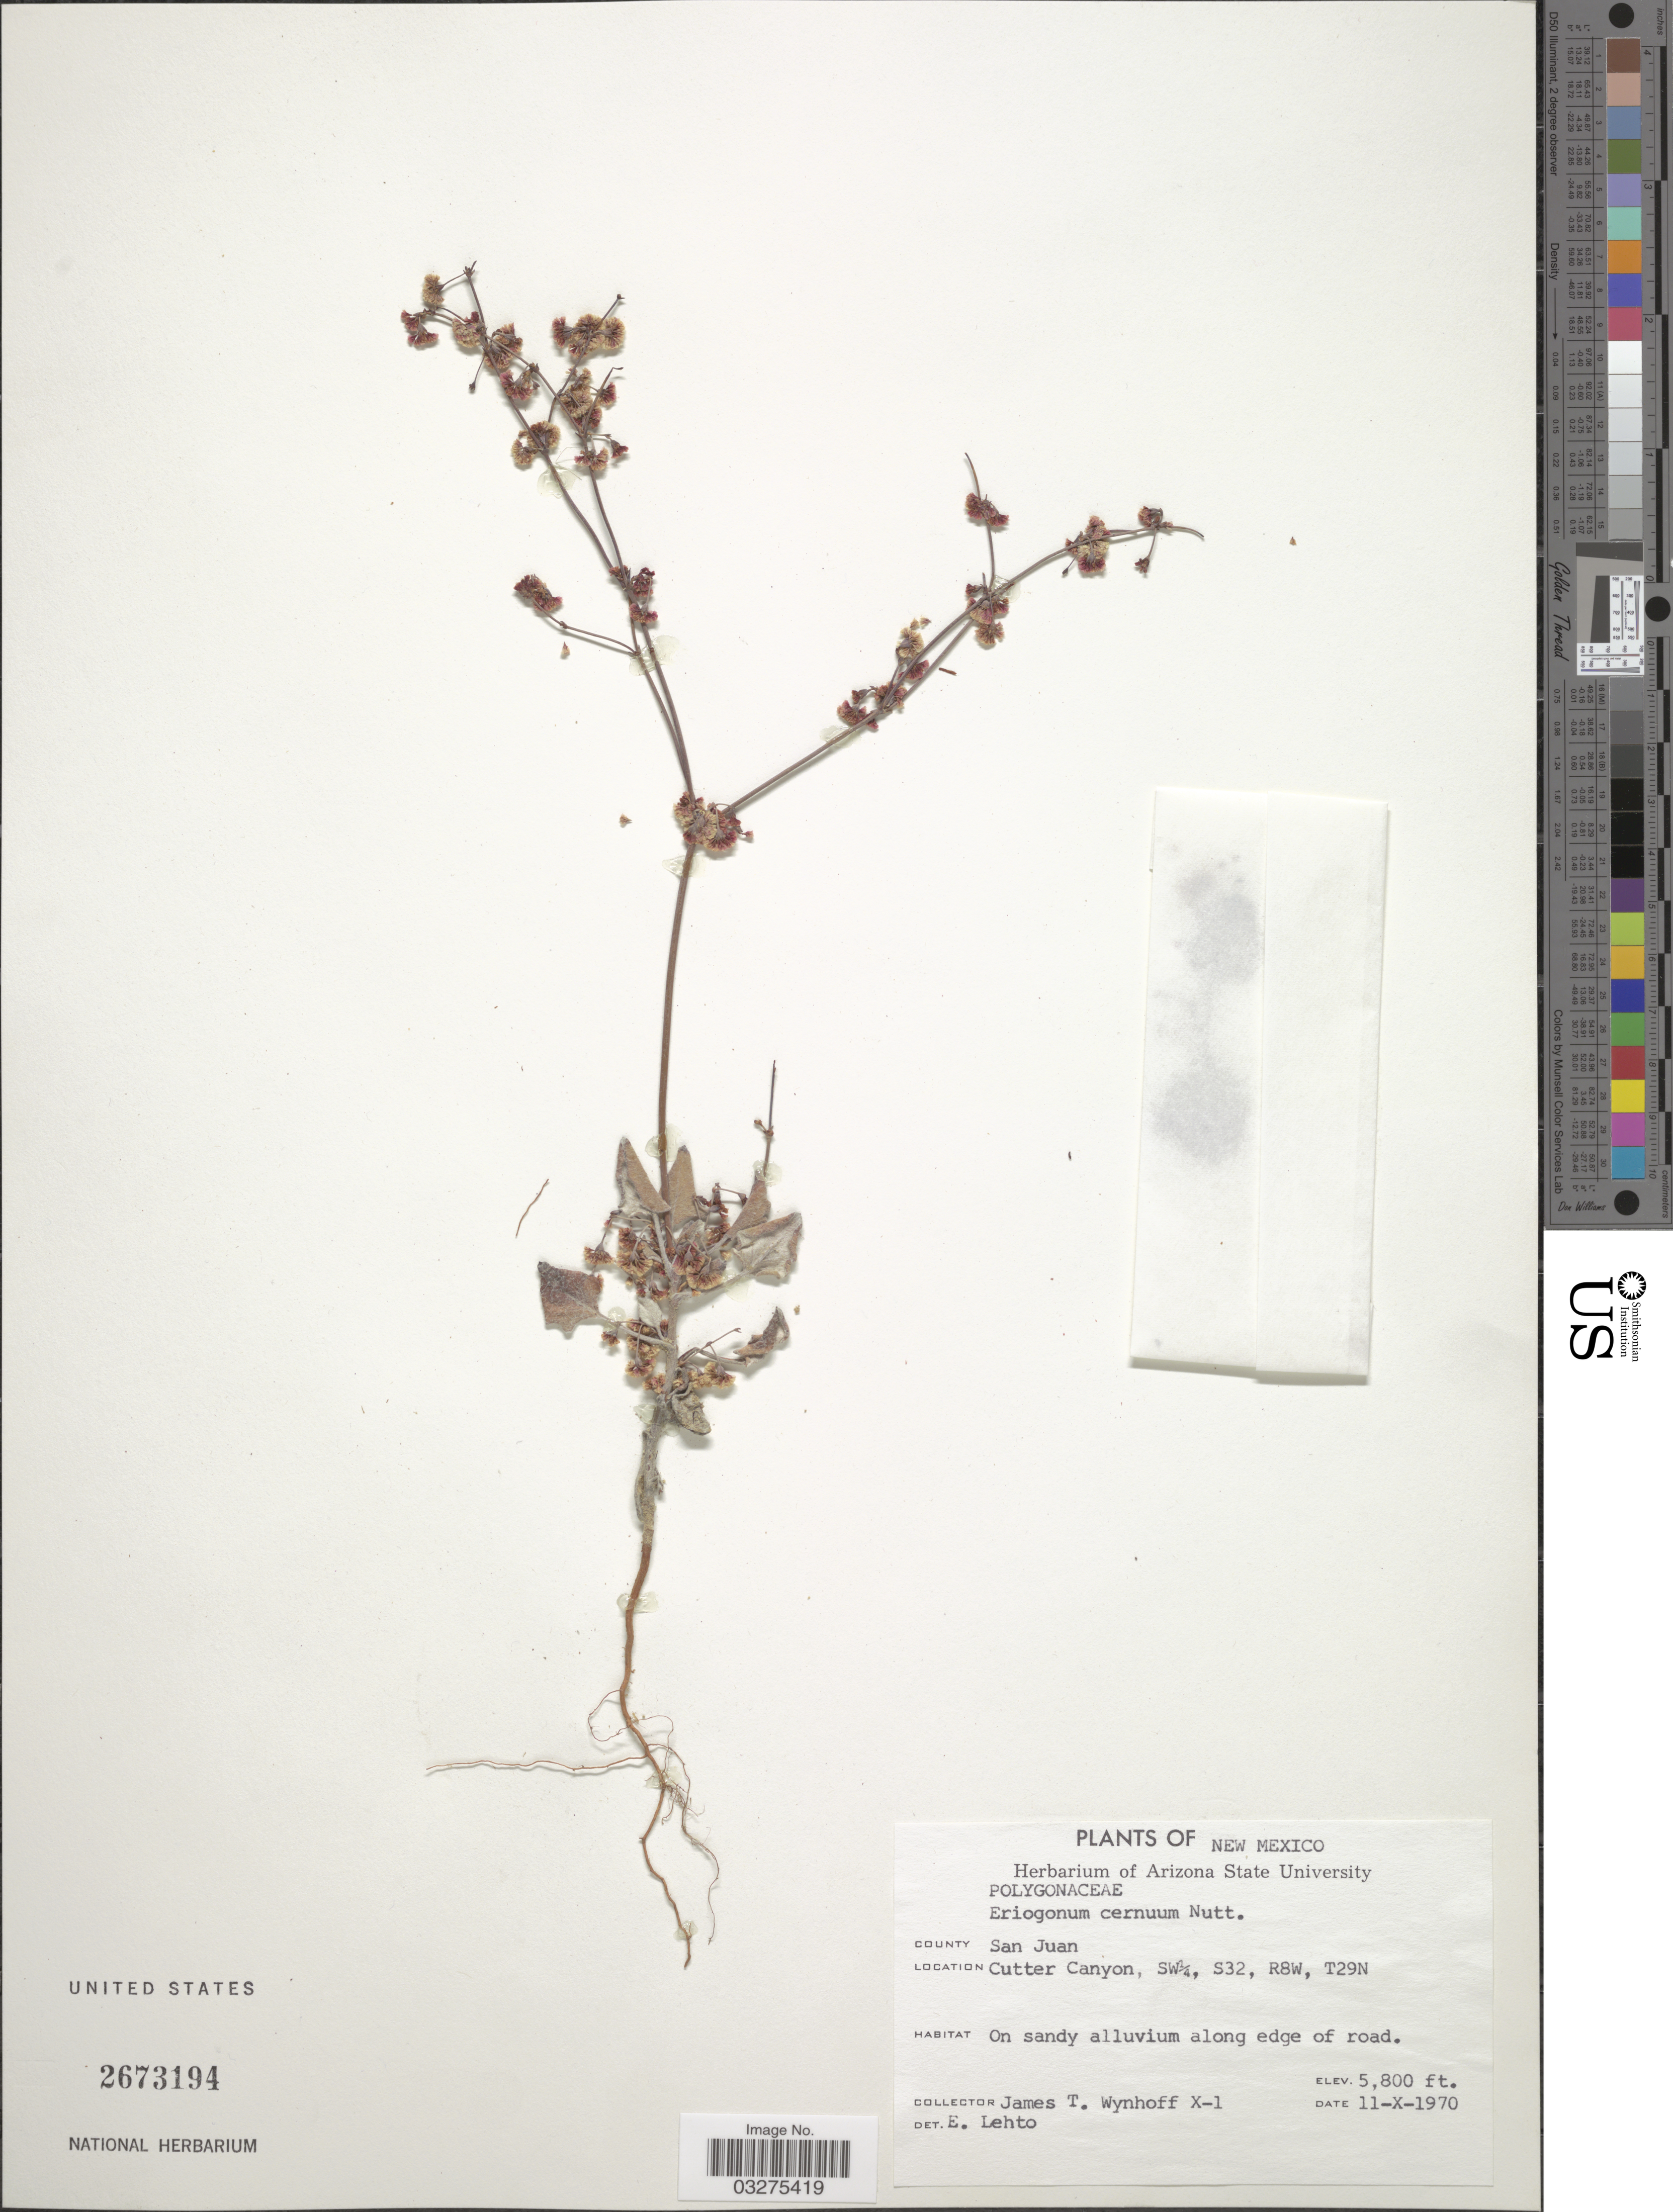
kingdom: Plantae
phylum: Tracheophyta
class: Magnoliopsida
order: Caryophyllales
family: Polygonaceae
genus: Eriogonum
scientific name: Eriogonum cernuum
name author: Nutt.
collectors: J. Wynhoff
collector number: X-1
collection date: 1970-10-11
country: United States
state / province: New Mexico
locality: County San Juan. Cutter Canyon, SW¼, S32, R8W, T29N.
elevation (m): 1768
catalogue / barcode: US 2673194